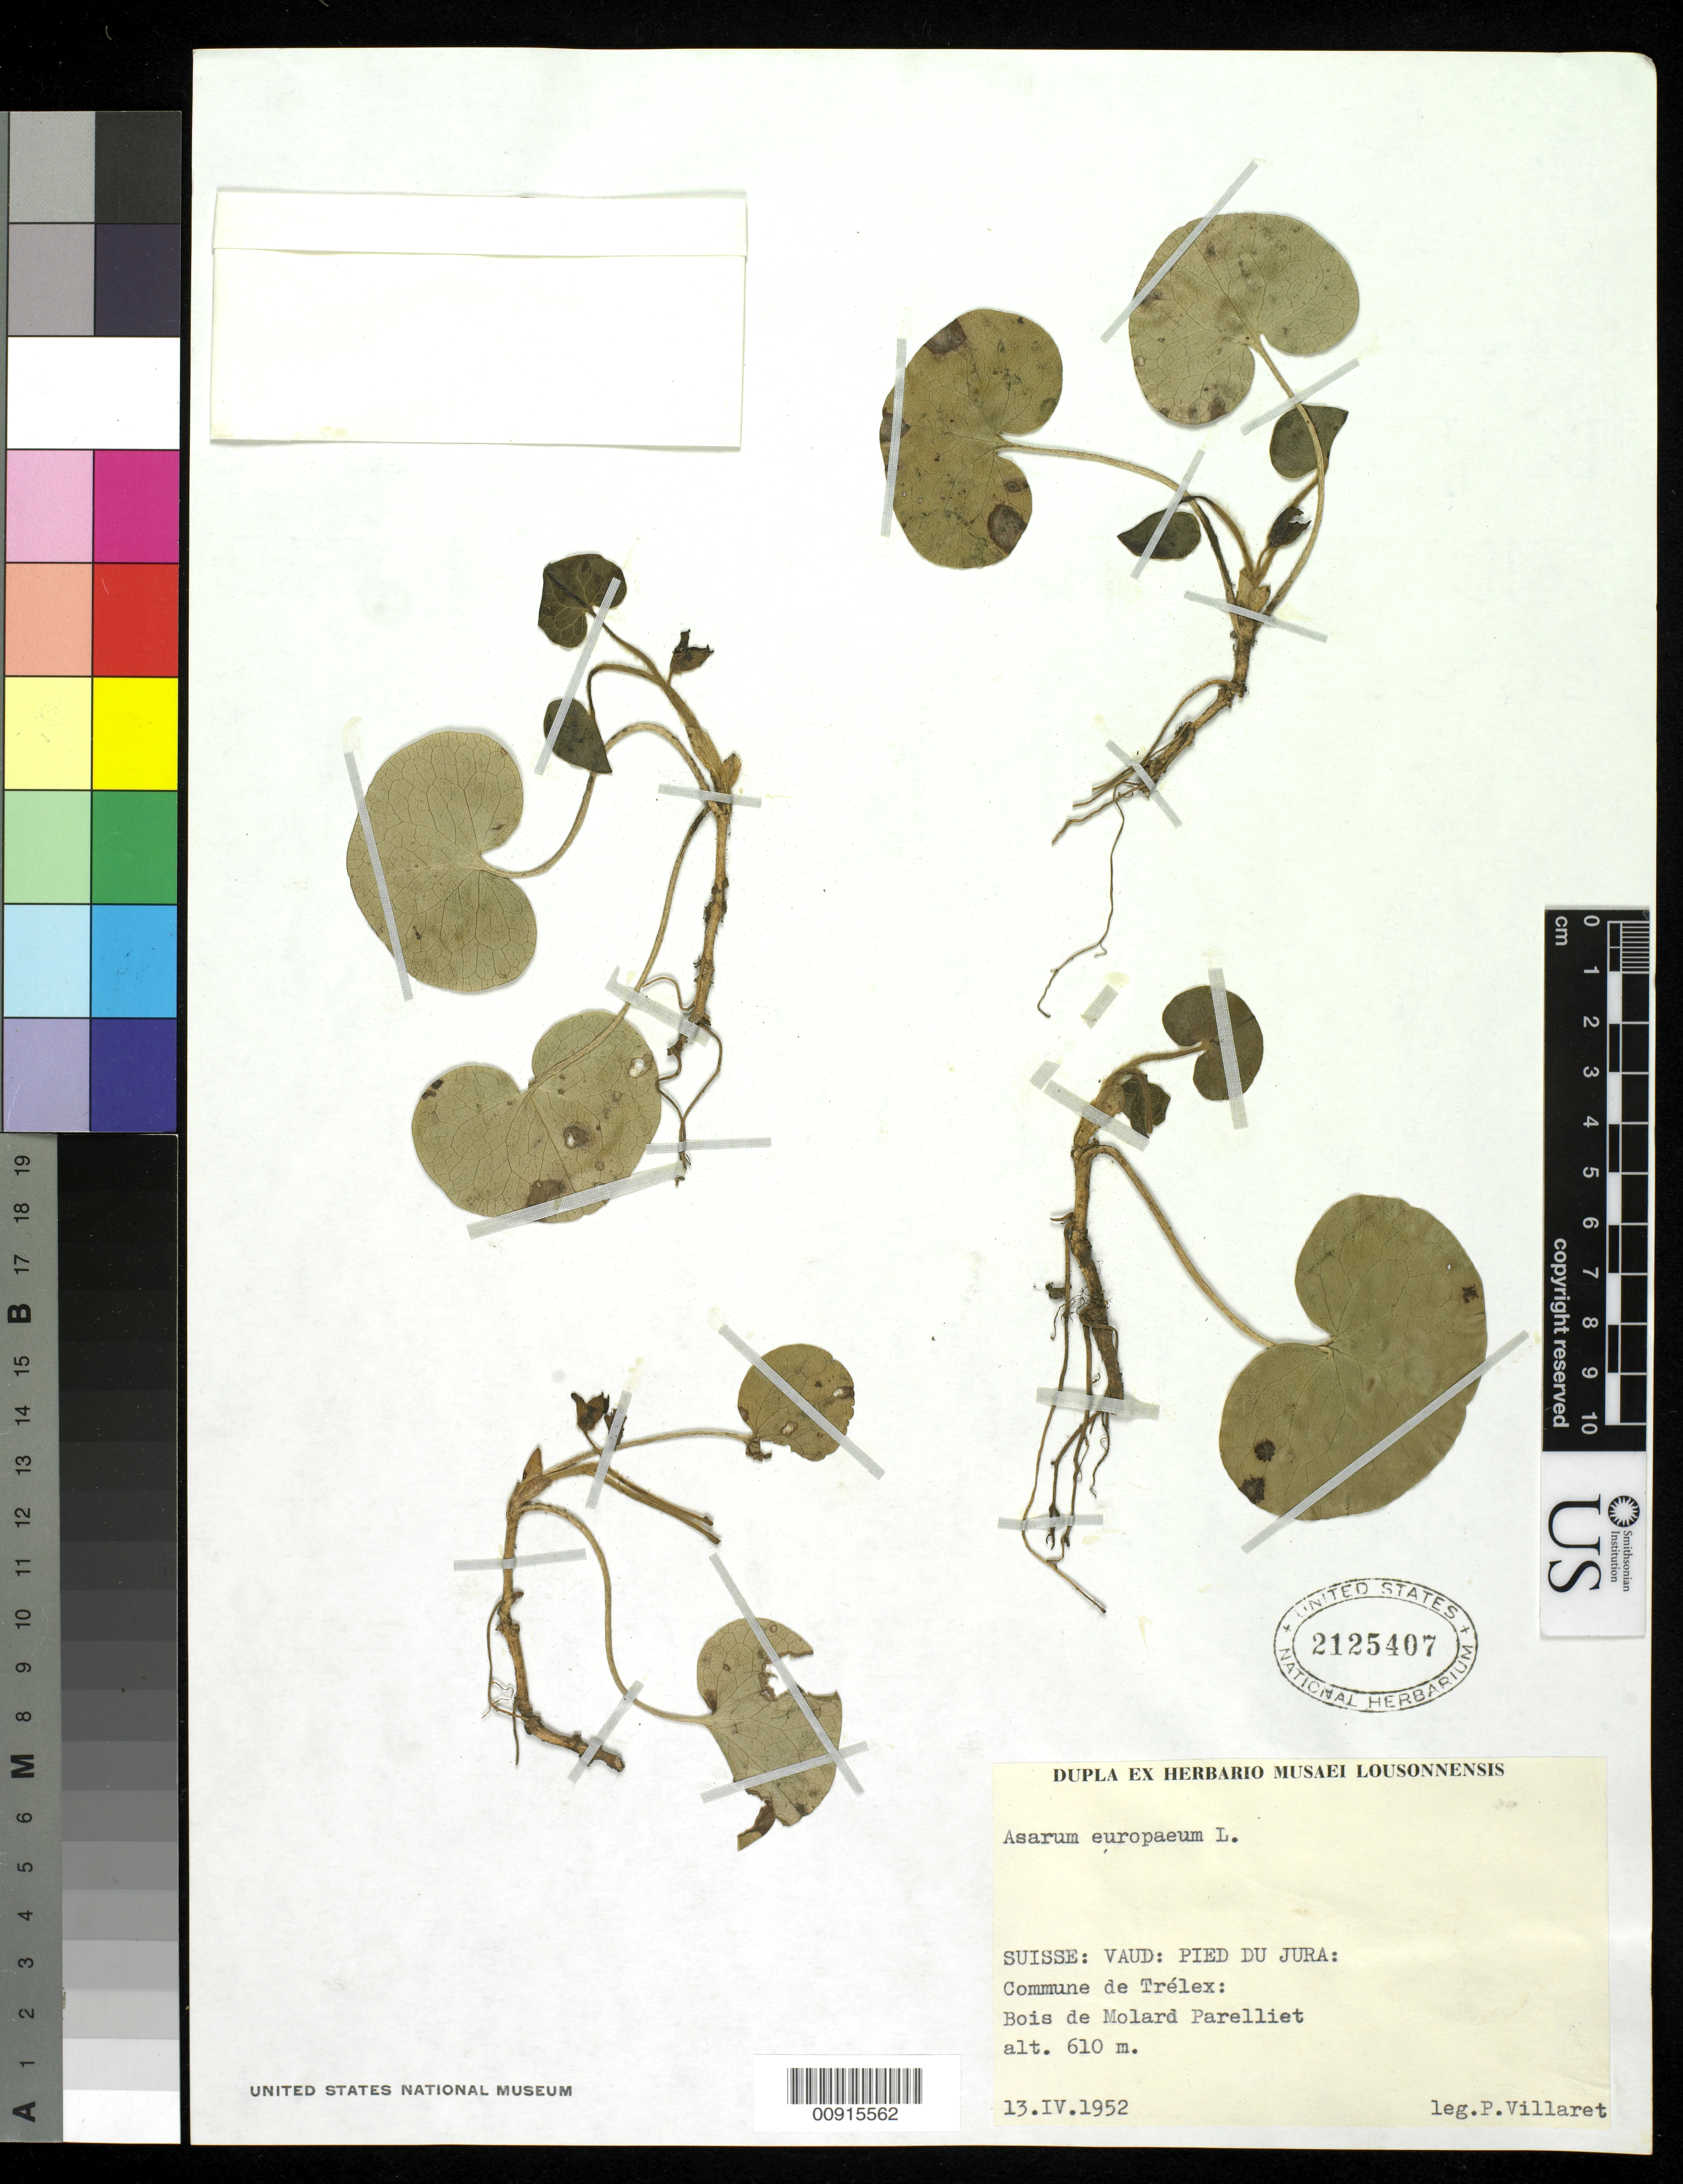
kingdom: Plantae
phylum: Tracheophyta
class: Magnoliopsida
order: Piperales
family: Aristolochiaceae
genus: Asarum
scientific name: Asarum europaeum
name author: L.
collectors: P. Villaret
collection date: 1952-04-13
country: Switzerland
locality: Vaud: pied de Jura; Bois de Molard Parelliet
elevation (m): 610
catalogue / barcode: US 2125407